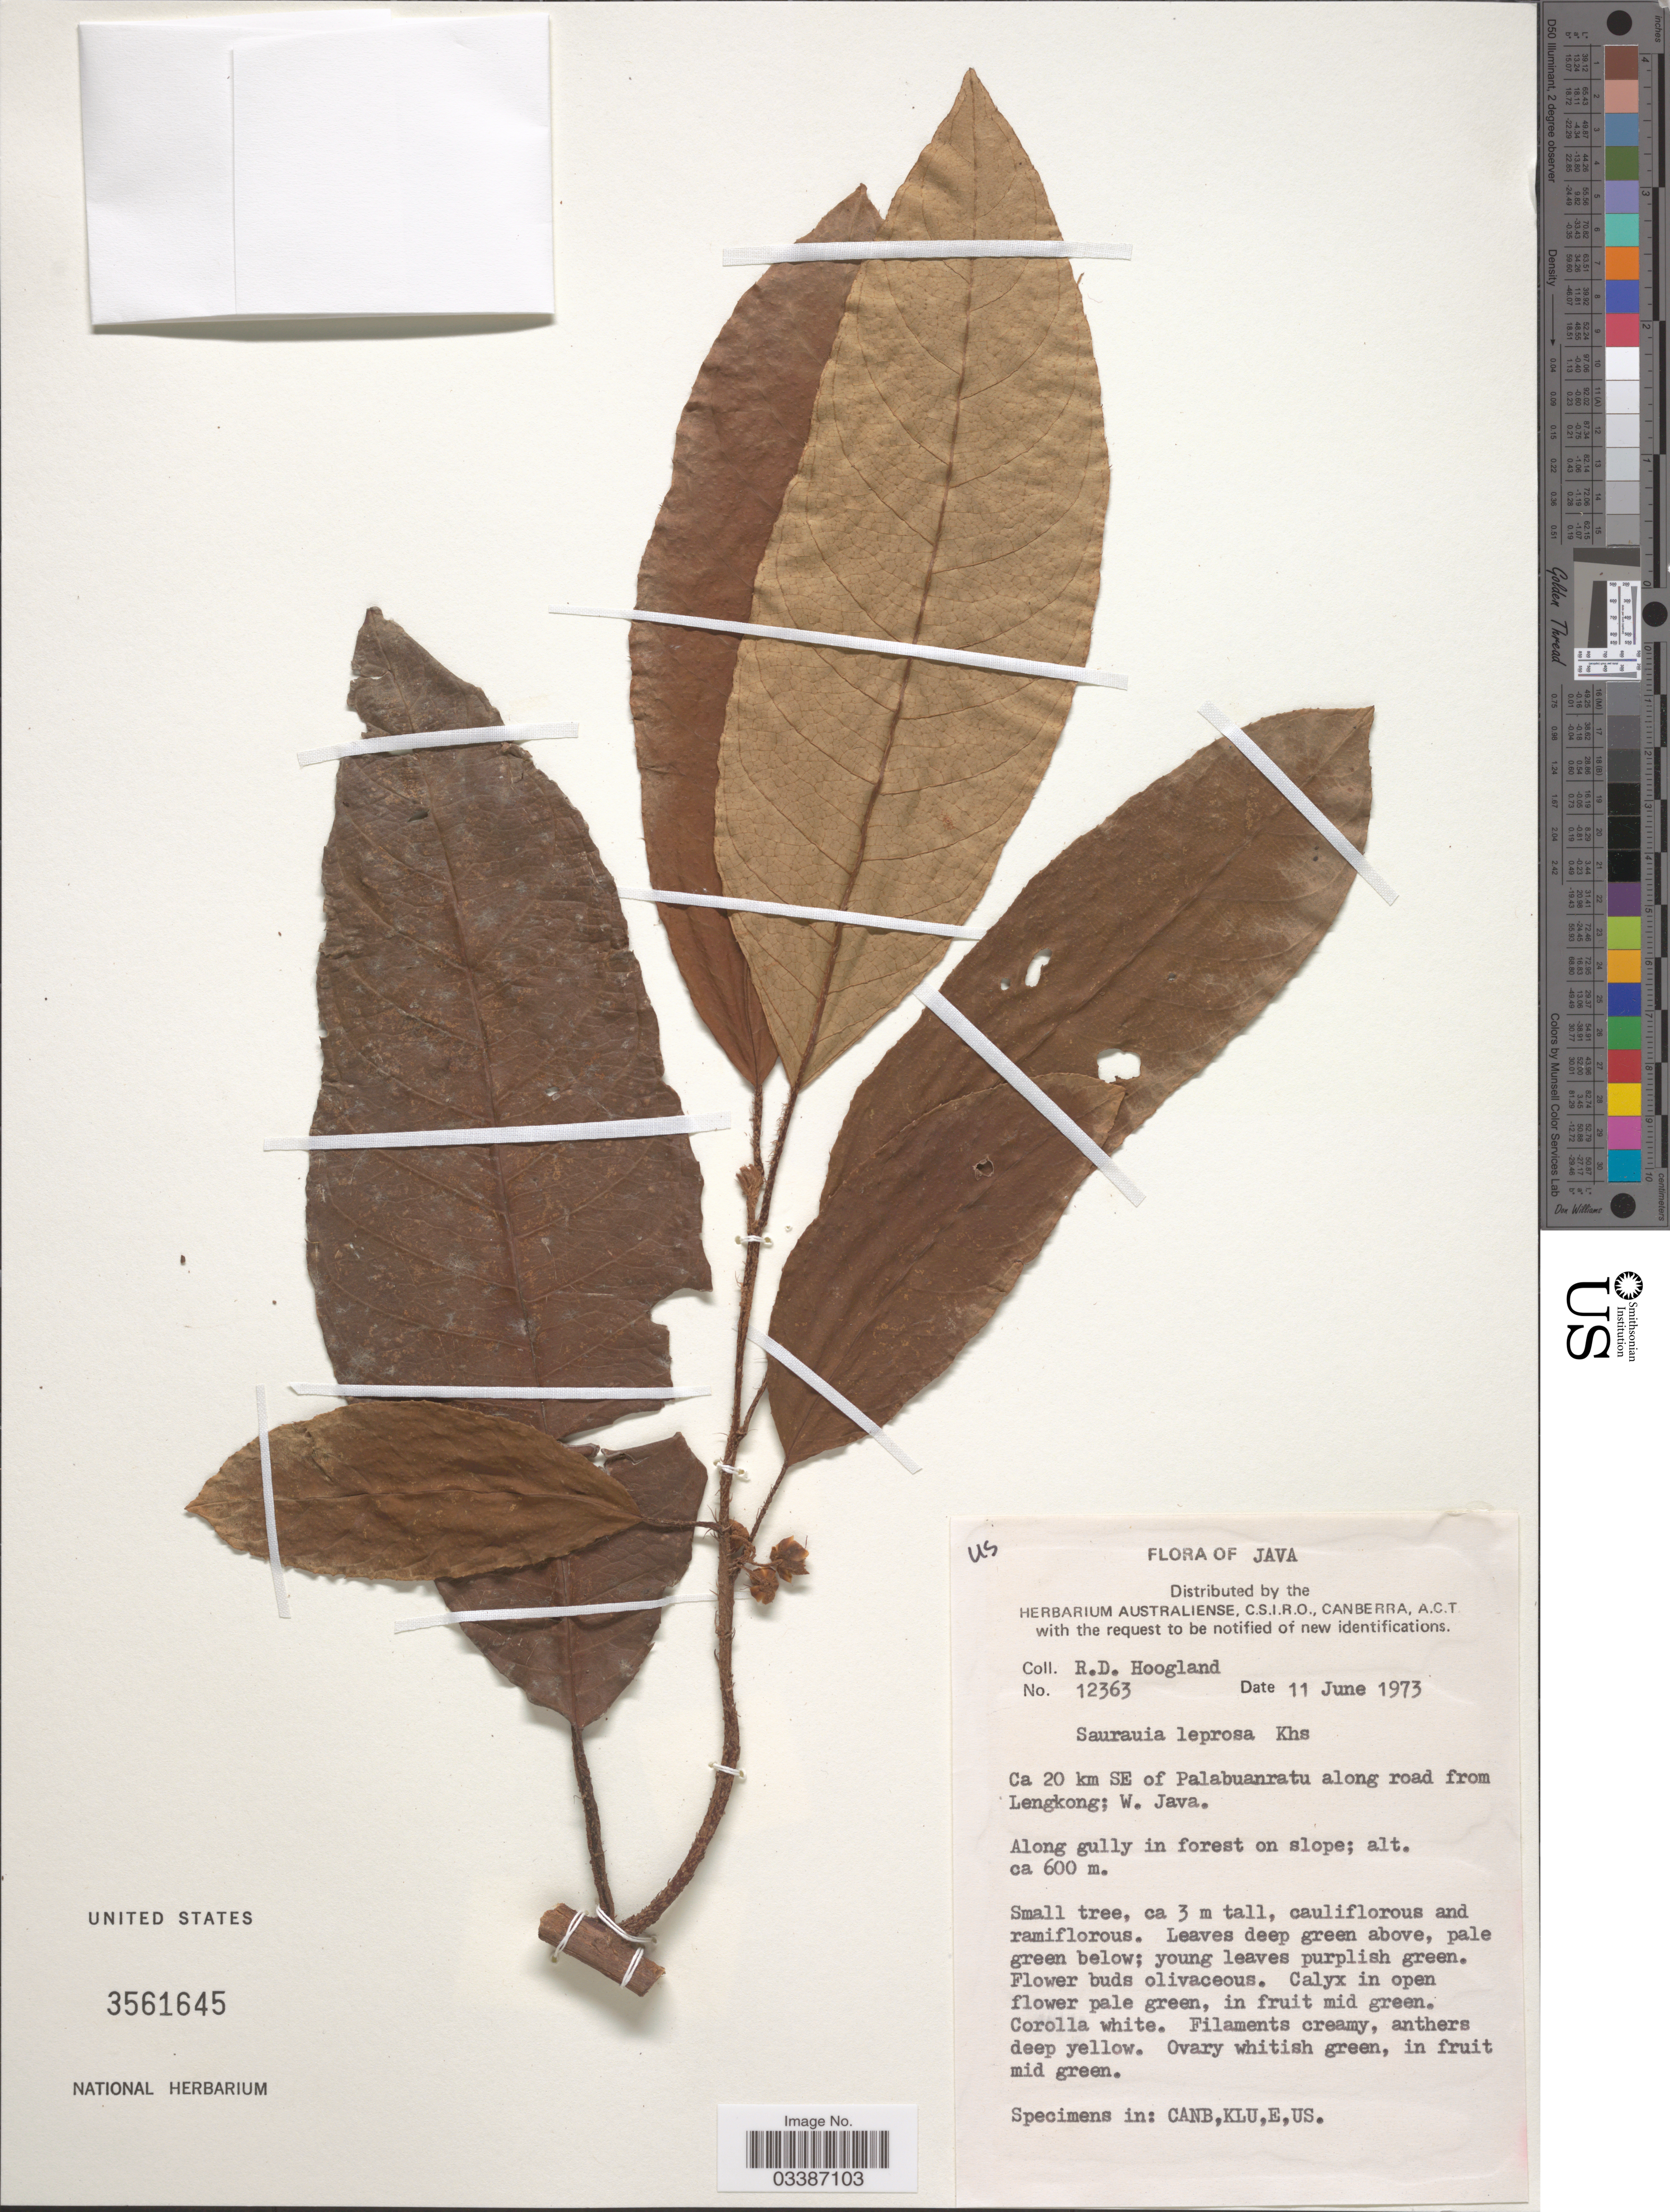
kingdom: Plantae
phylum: Tracheophyta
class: Magnoliopsida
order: Ericales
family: Actinidiaceae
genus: Saurauia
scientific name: Saurauia leprosa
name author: Korth.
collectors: R. D. Hoogland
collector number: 12363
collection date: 1973-06-11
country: Indonesia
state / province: Java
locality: Ca 20 km SE of Palabuanratu along road from Lengkong; W. Java.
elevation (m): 600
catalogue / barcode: US 3561645